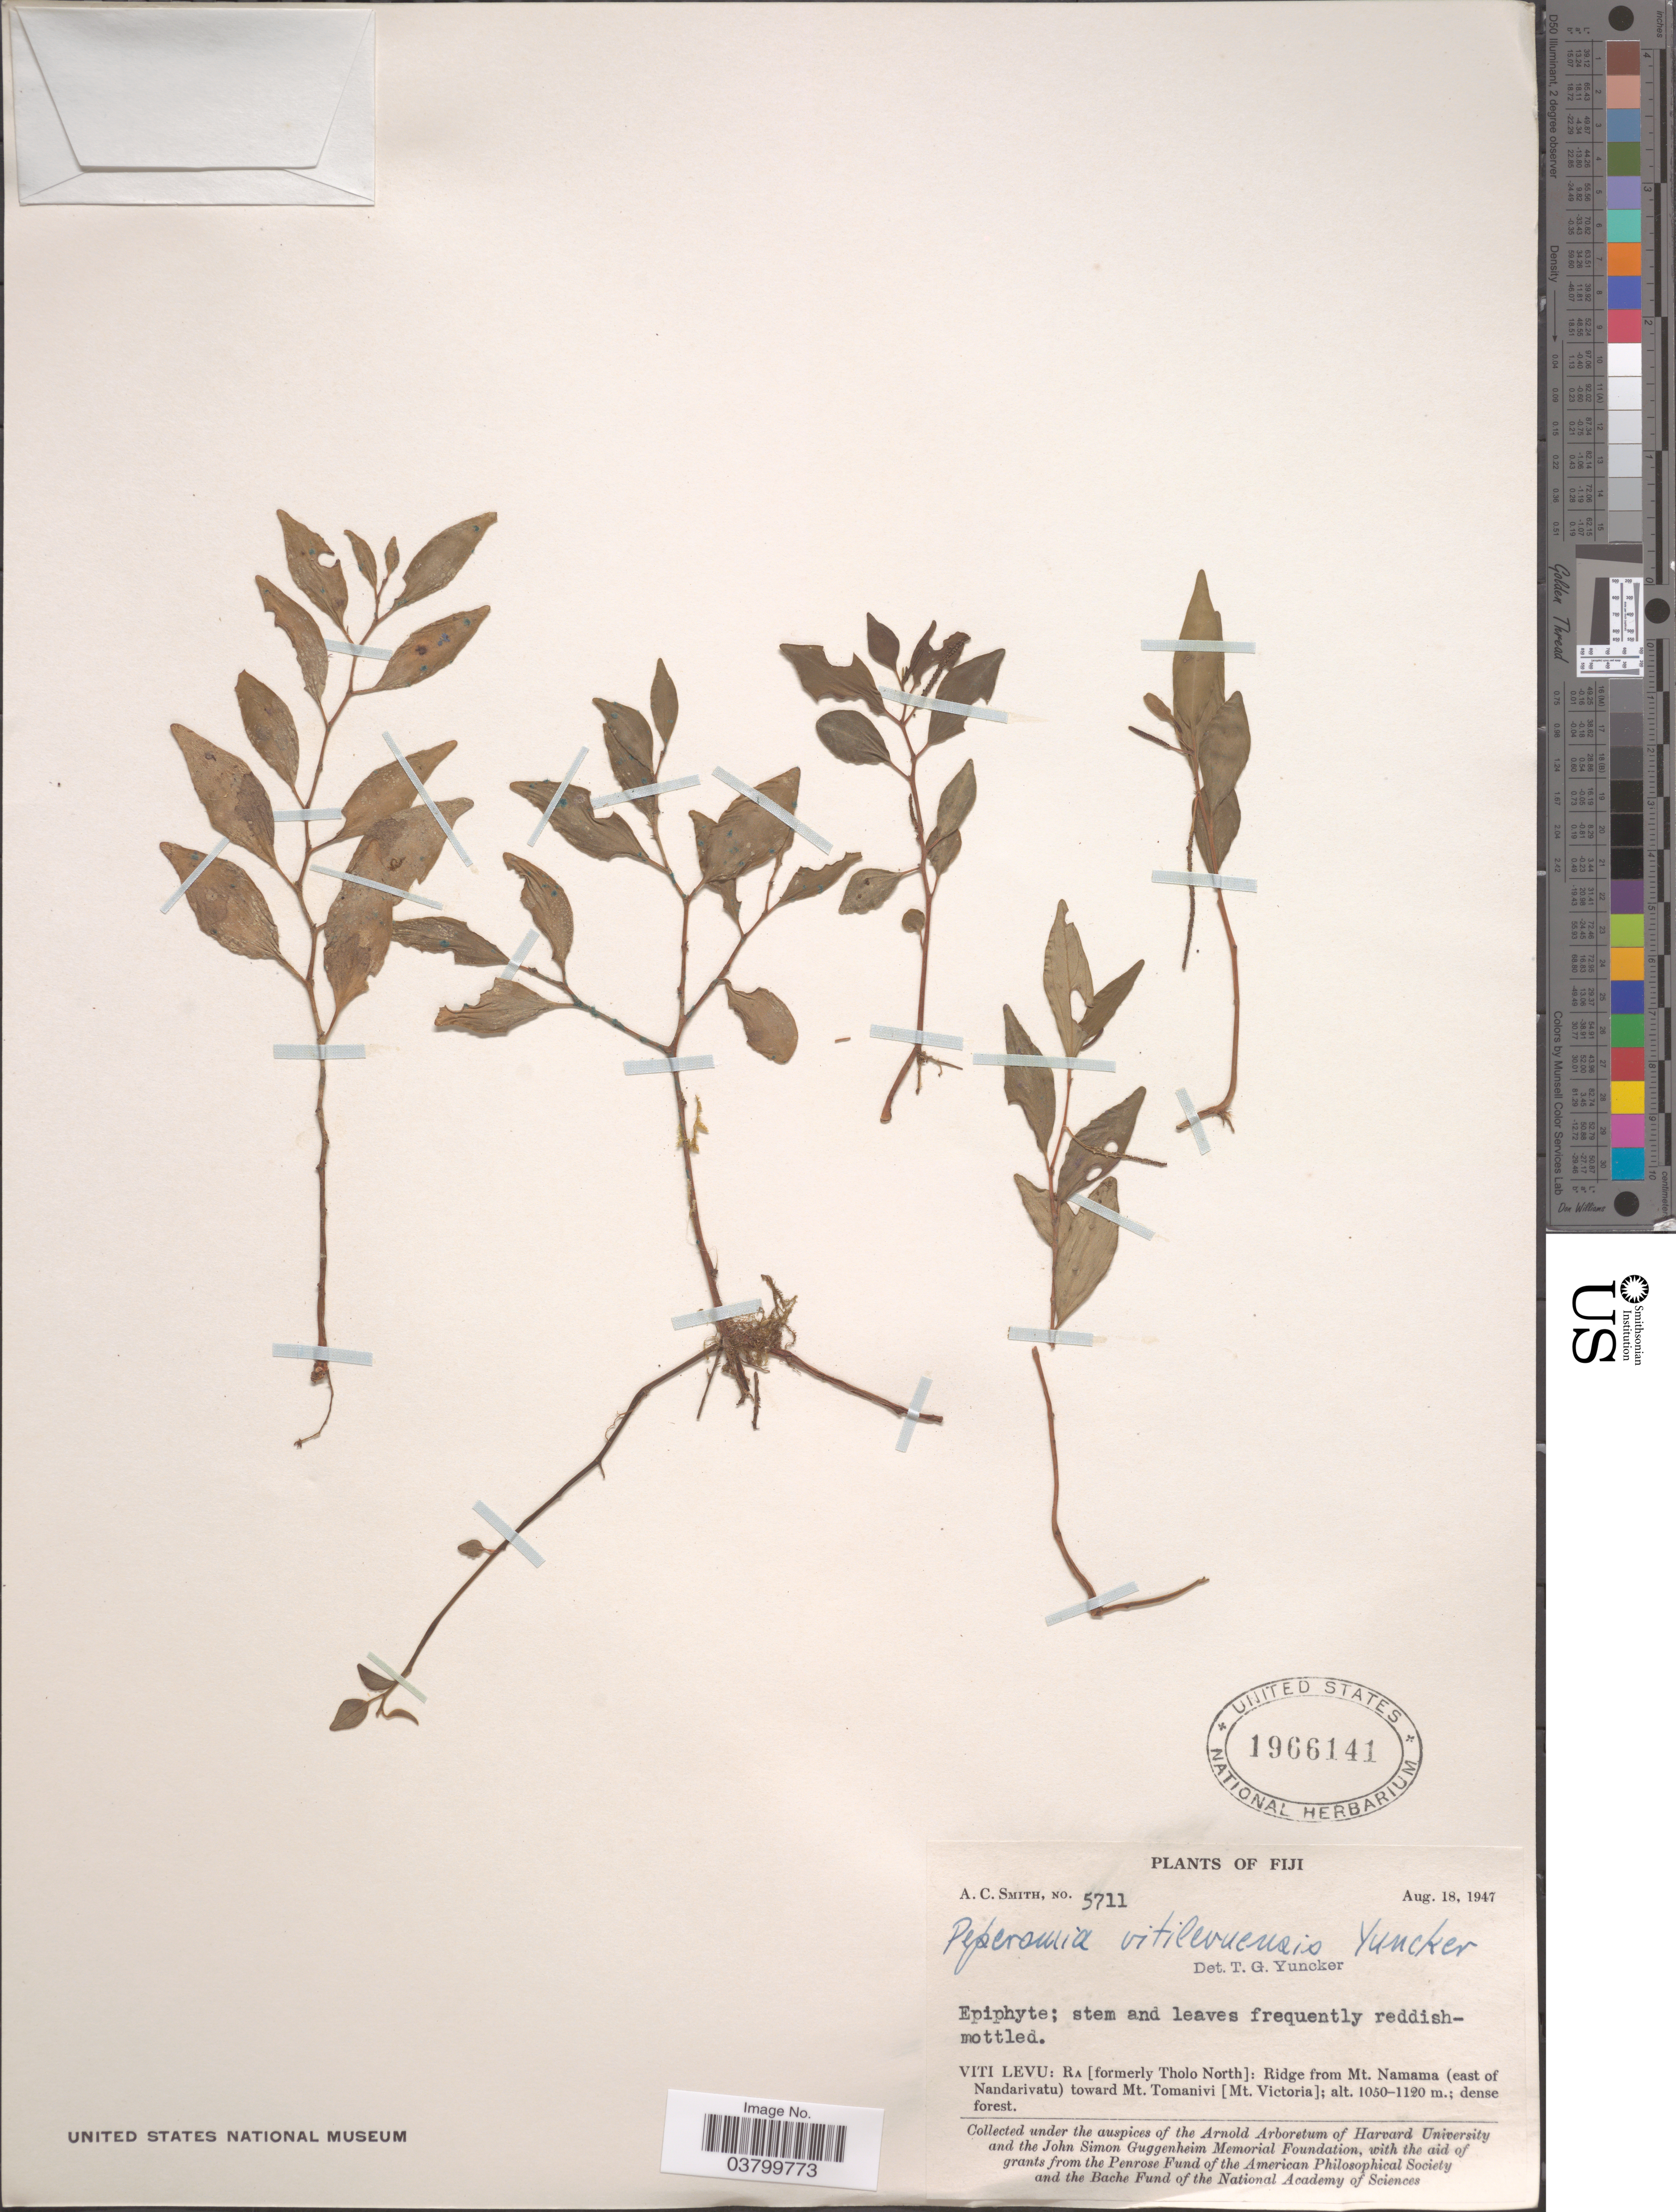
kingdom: Plantae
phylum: Tracheophyta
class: Magnoliopsida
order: Piperales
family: Piperaceae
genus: Peperomia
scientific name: Peperomia vitilevuensis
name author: Yunck.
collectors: A. C. Smith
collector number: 5711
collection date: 1947-08-18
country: Fiji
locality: Viti Levu: Ra [ formerly Tholo North]: Ridge from Mt. Namama (east of Nandarivatu) toward Mt. Tomanivi [Mt. Victoria].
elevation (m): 1050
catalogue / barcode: US 1966141